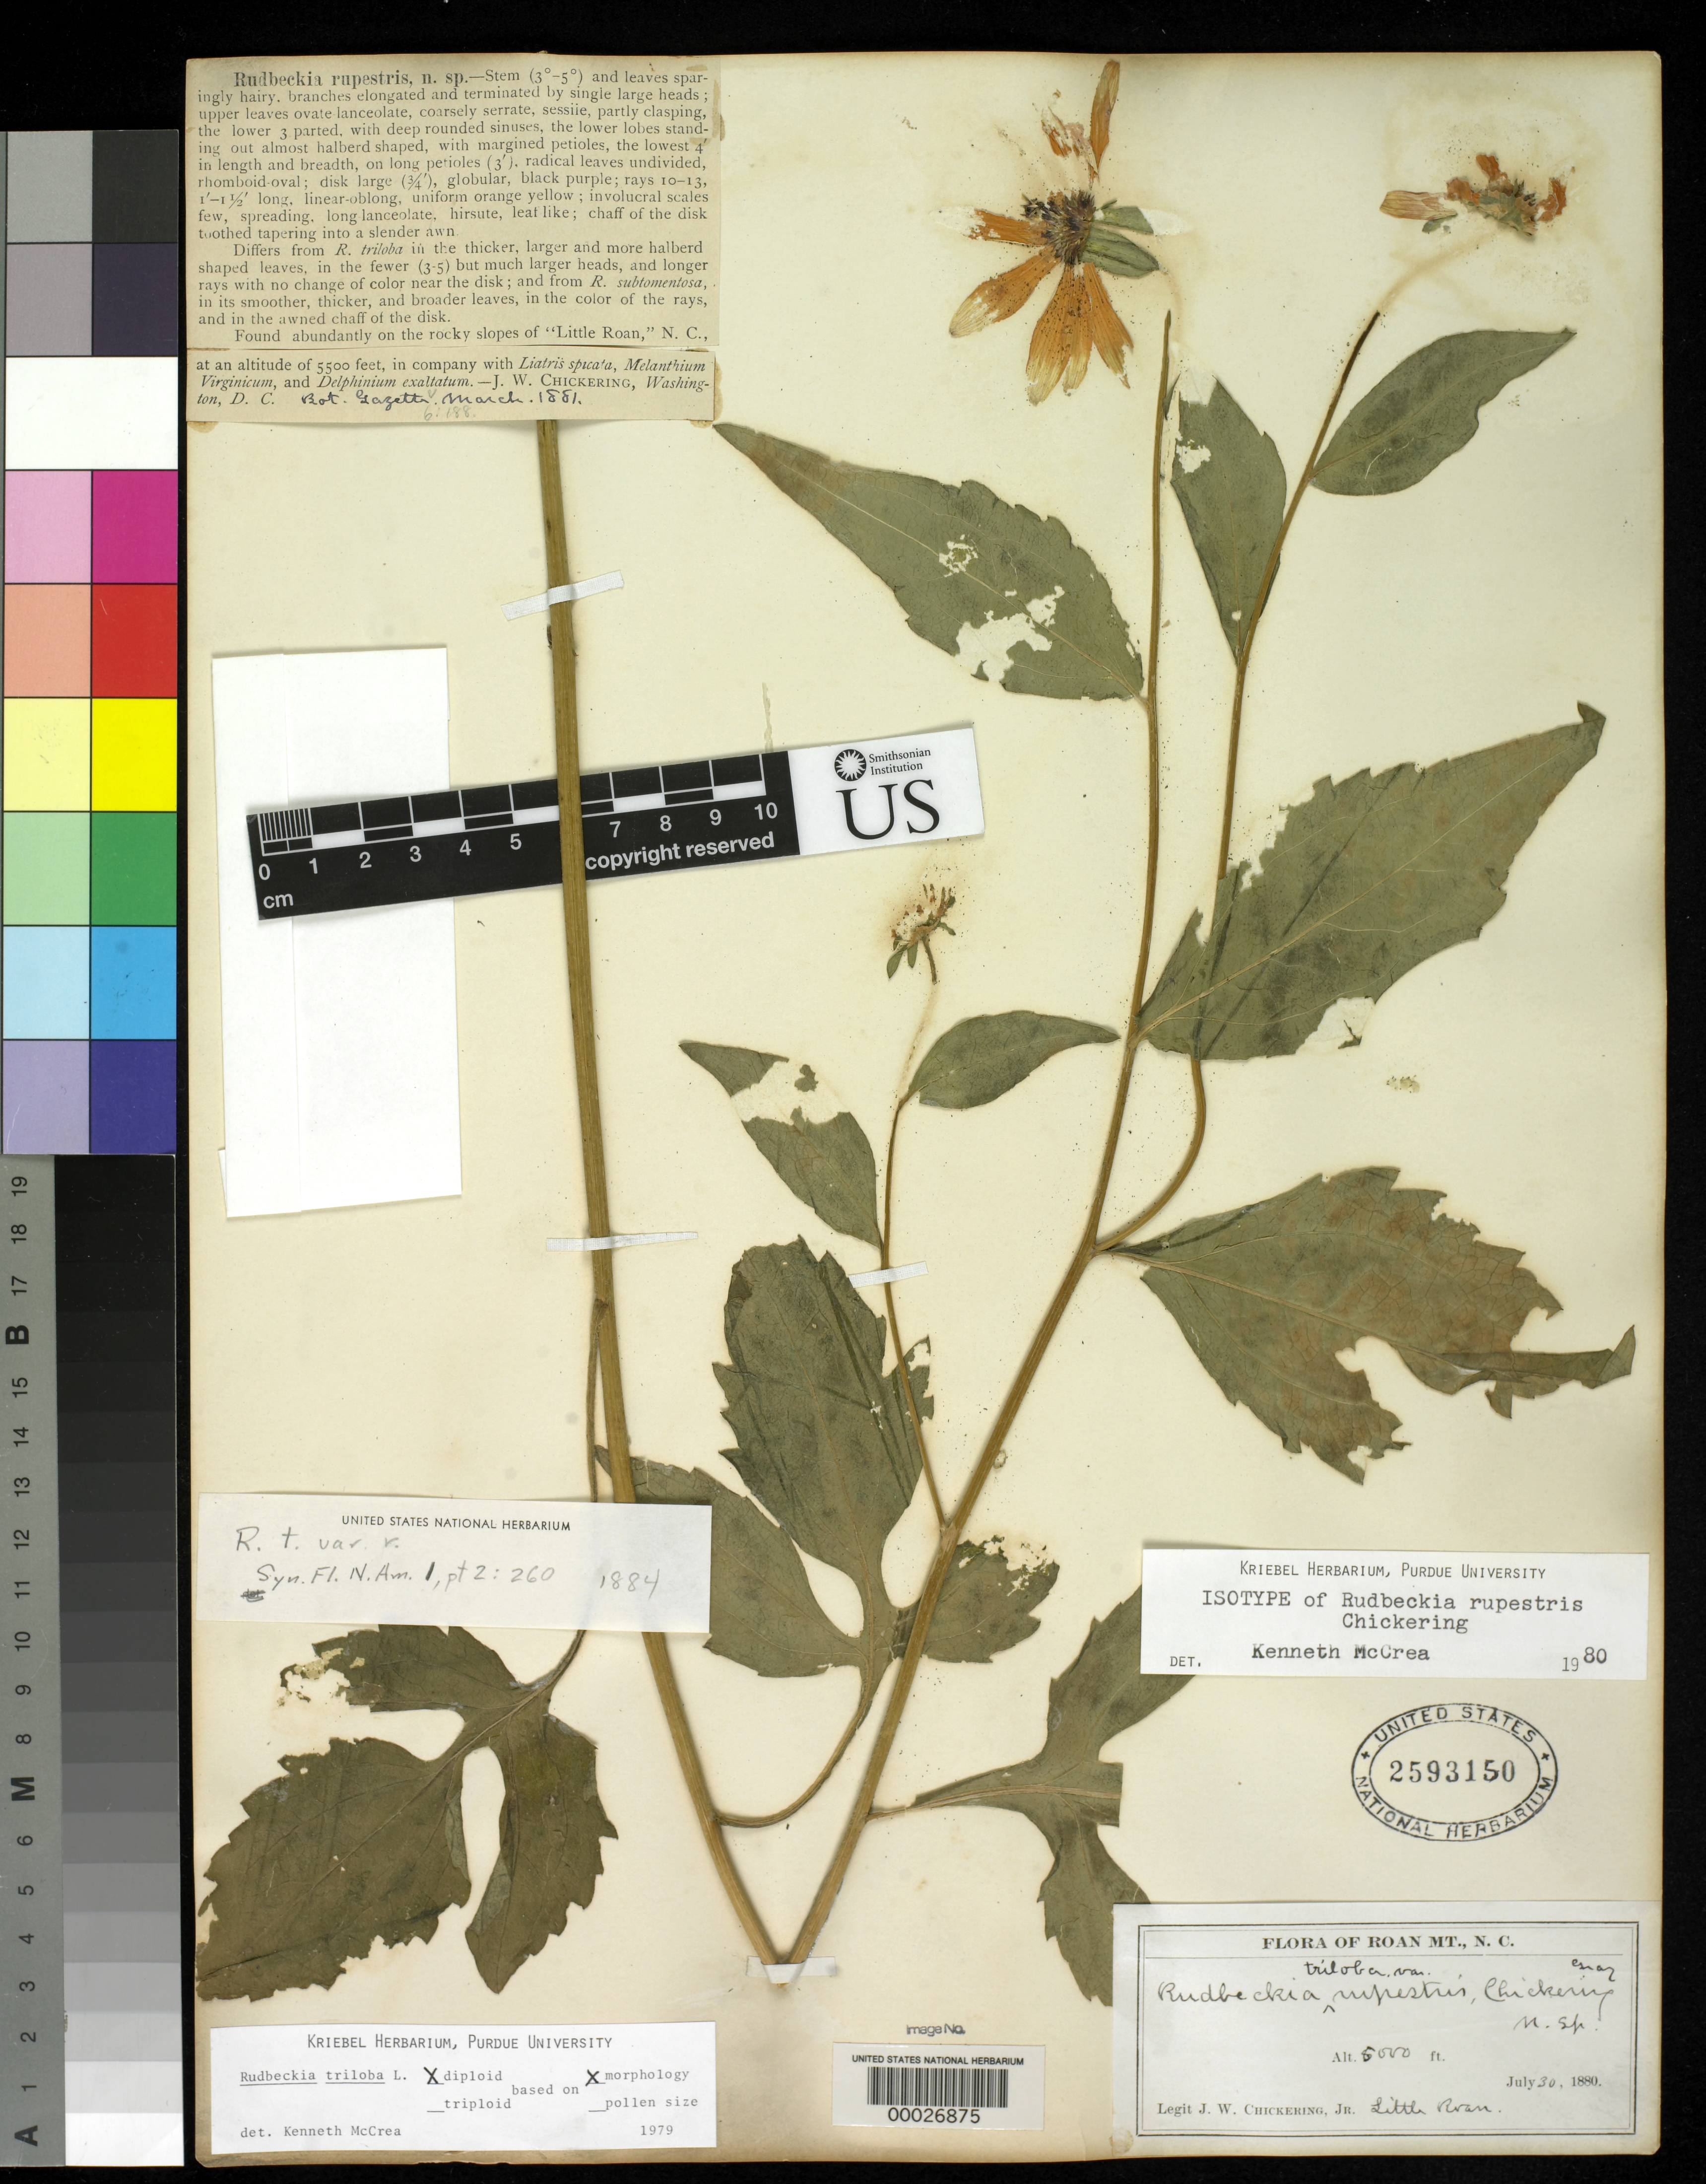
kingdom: Plantae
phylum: Tracheophyta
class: Magnoliopsida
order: Asterales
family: Asteraceae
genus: Rudbeckia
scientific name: Rudbeckia rupestris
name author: Chickering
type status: Isotype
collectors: J. Chickering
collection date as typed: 30 Jul 1880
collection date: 1880-07-30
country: United States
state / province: North Carolina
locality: Roan Mountain.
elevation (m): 1524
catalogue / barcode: US 2593150